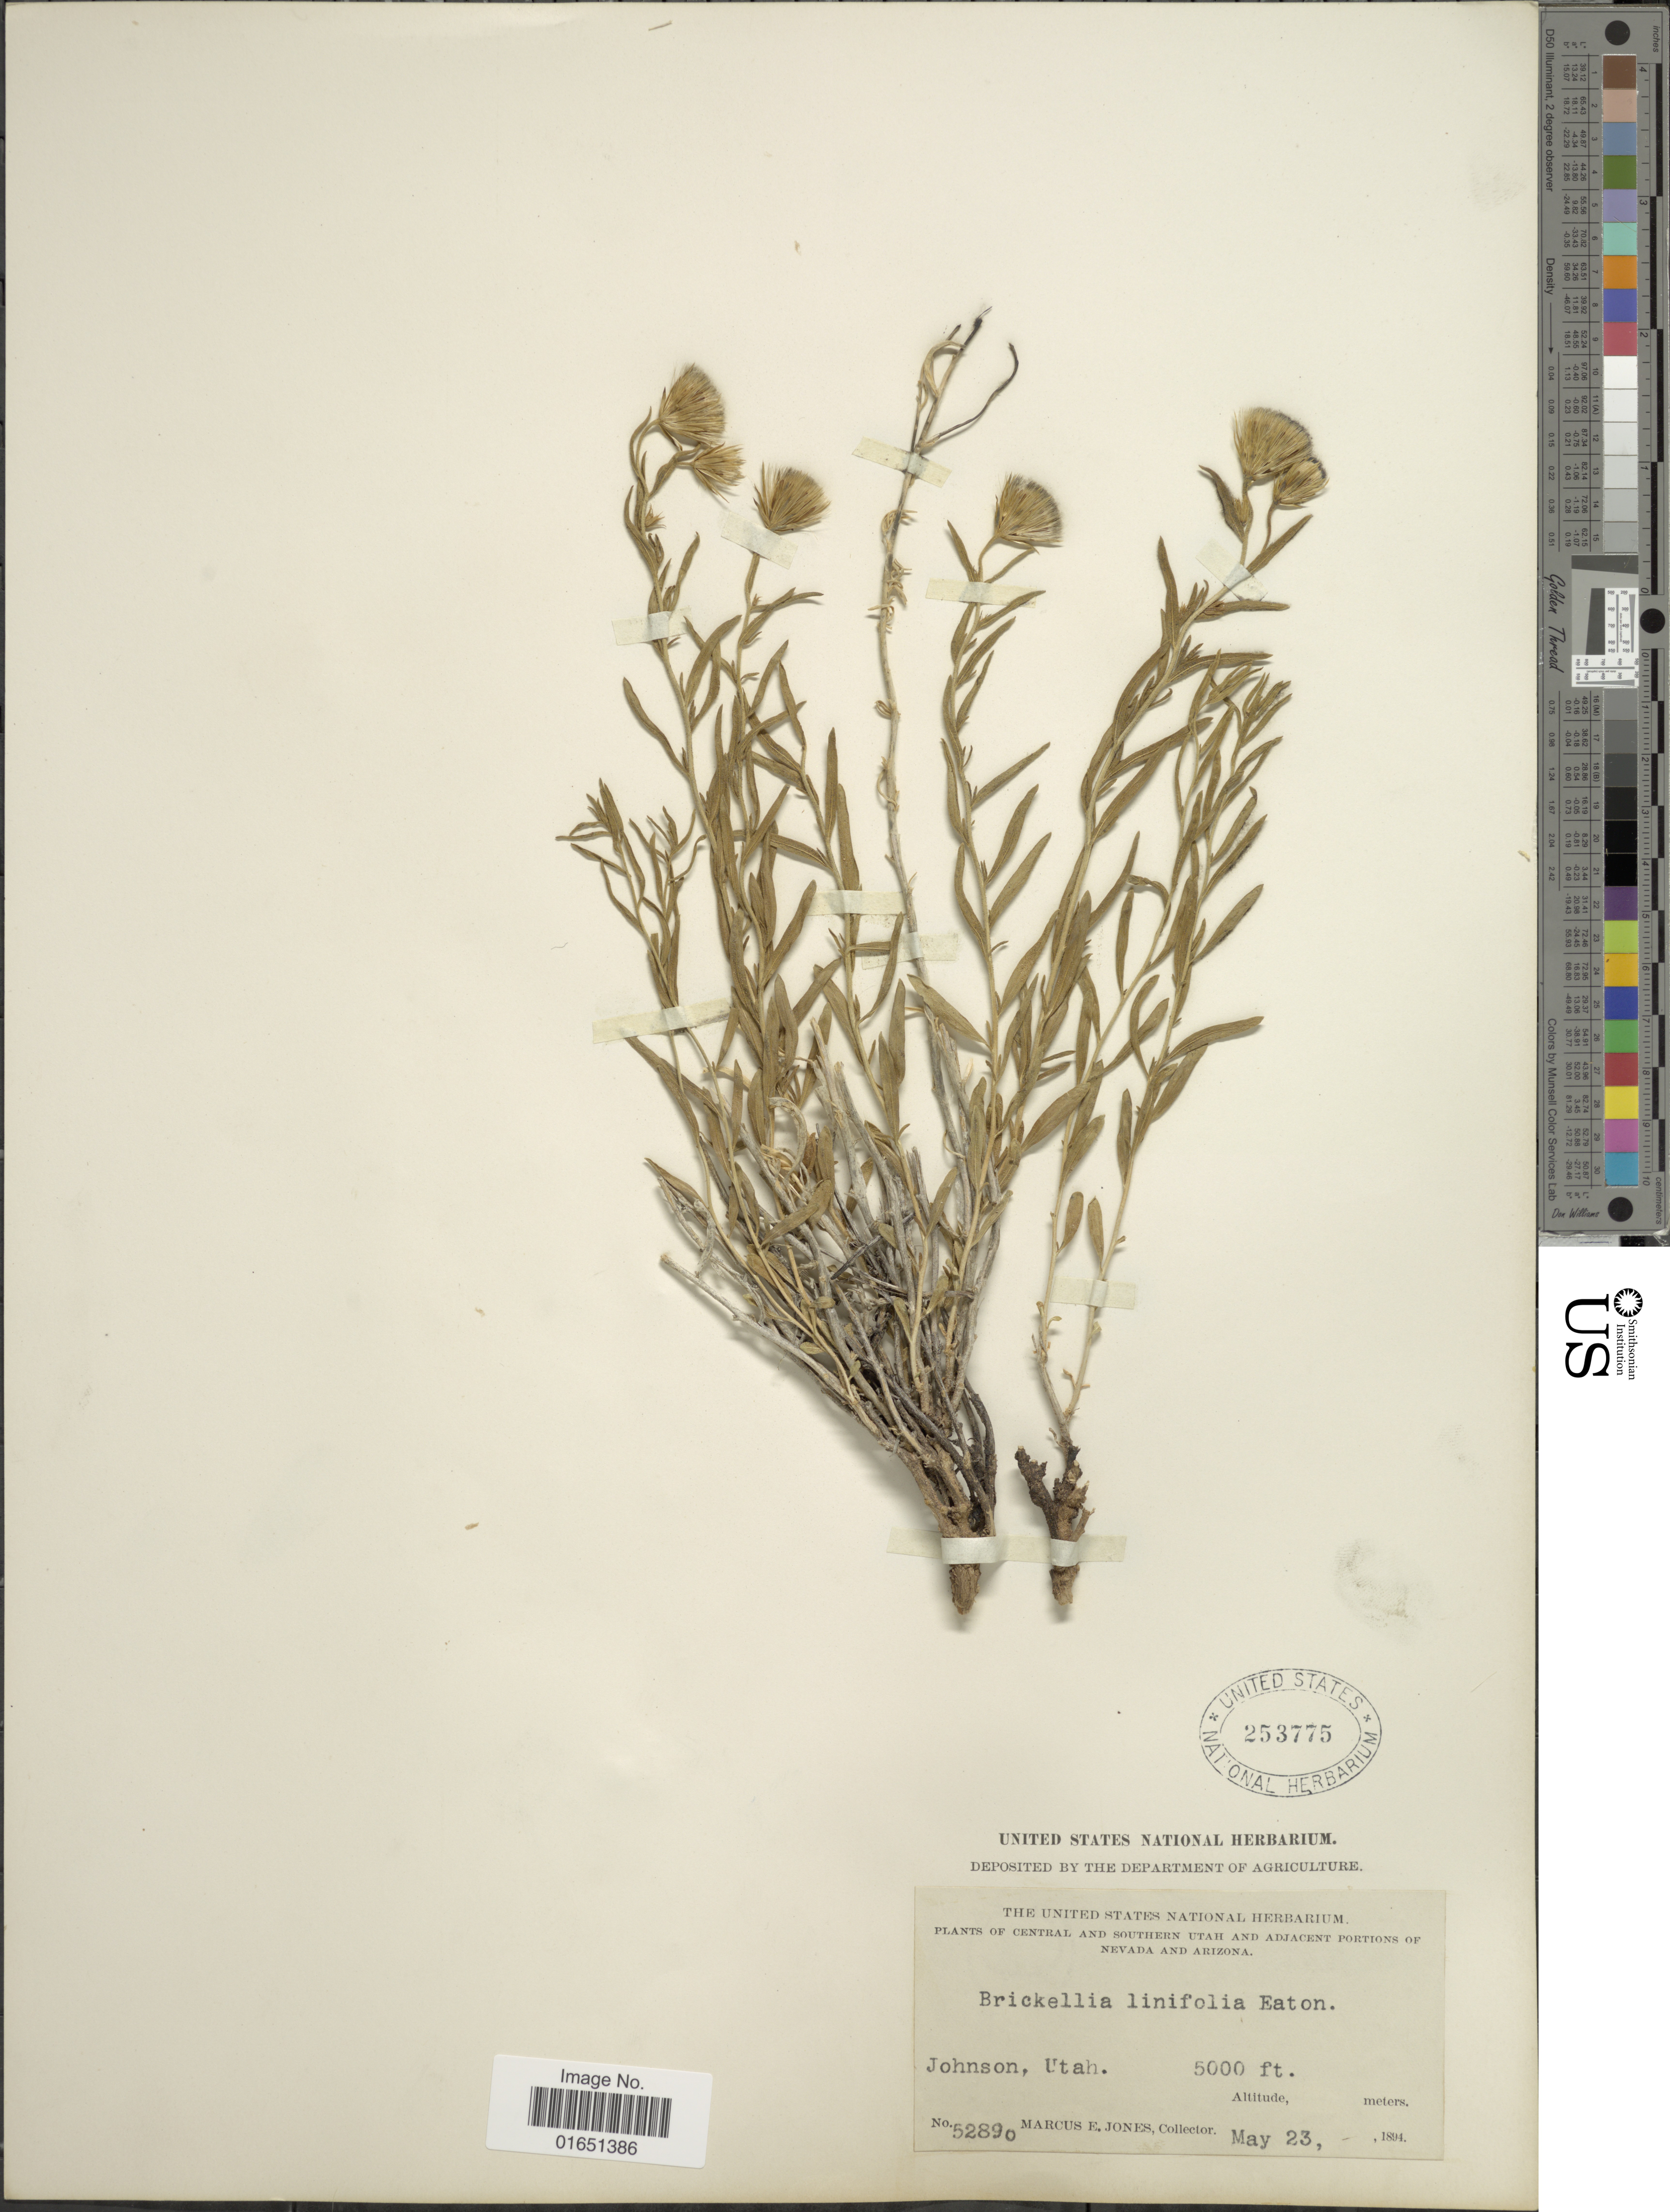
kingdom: Plantae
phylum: Tracheophyta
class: Magnoliopsida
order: Asterales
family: Asteraceae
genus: Brickellia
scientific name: Brickellia oblongifolia var. linifolia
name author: (D.C. Eaton) B.L. Rob.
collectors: M. E. Jones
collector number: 52890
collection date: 1894-05-23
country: United States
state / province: Utah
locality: Central and Southern Utah and Adjacent portions of Nevada and Arizona, Johnson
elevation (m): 1524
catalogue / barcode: US 253775